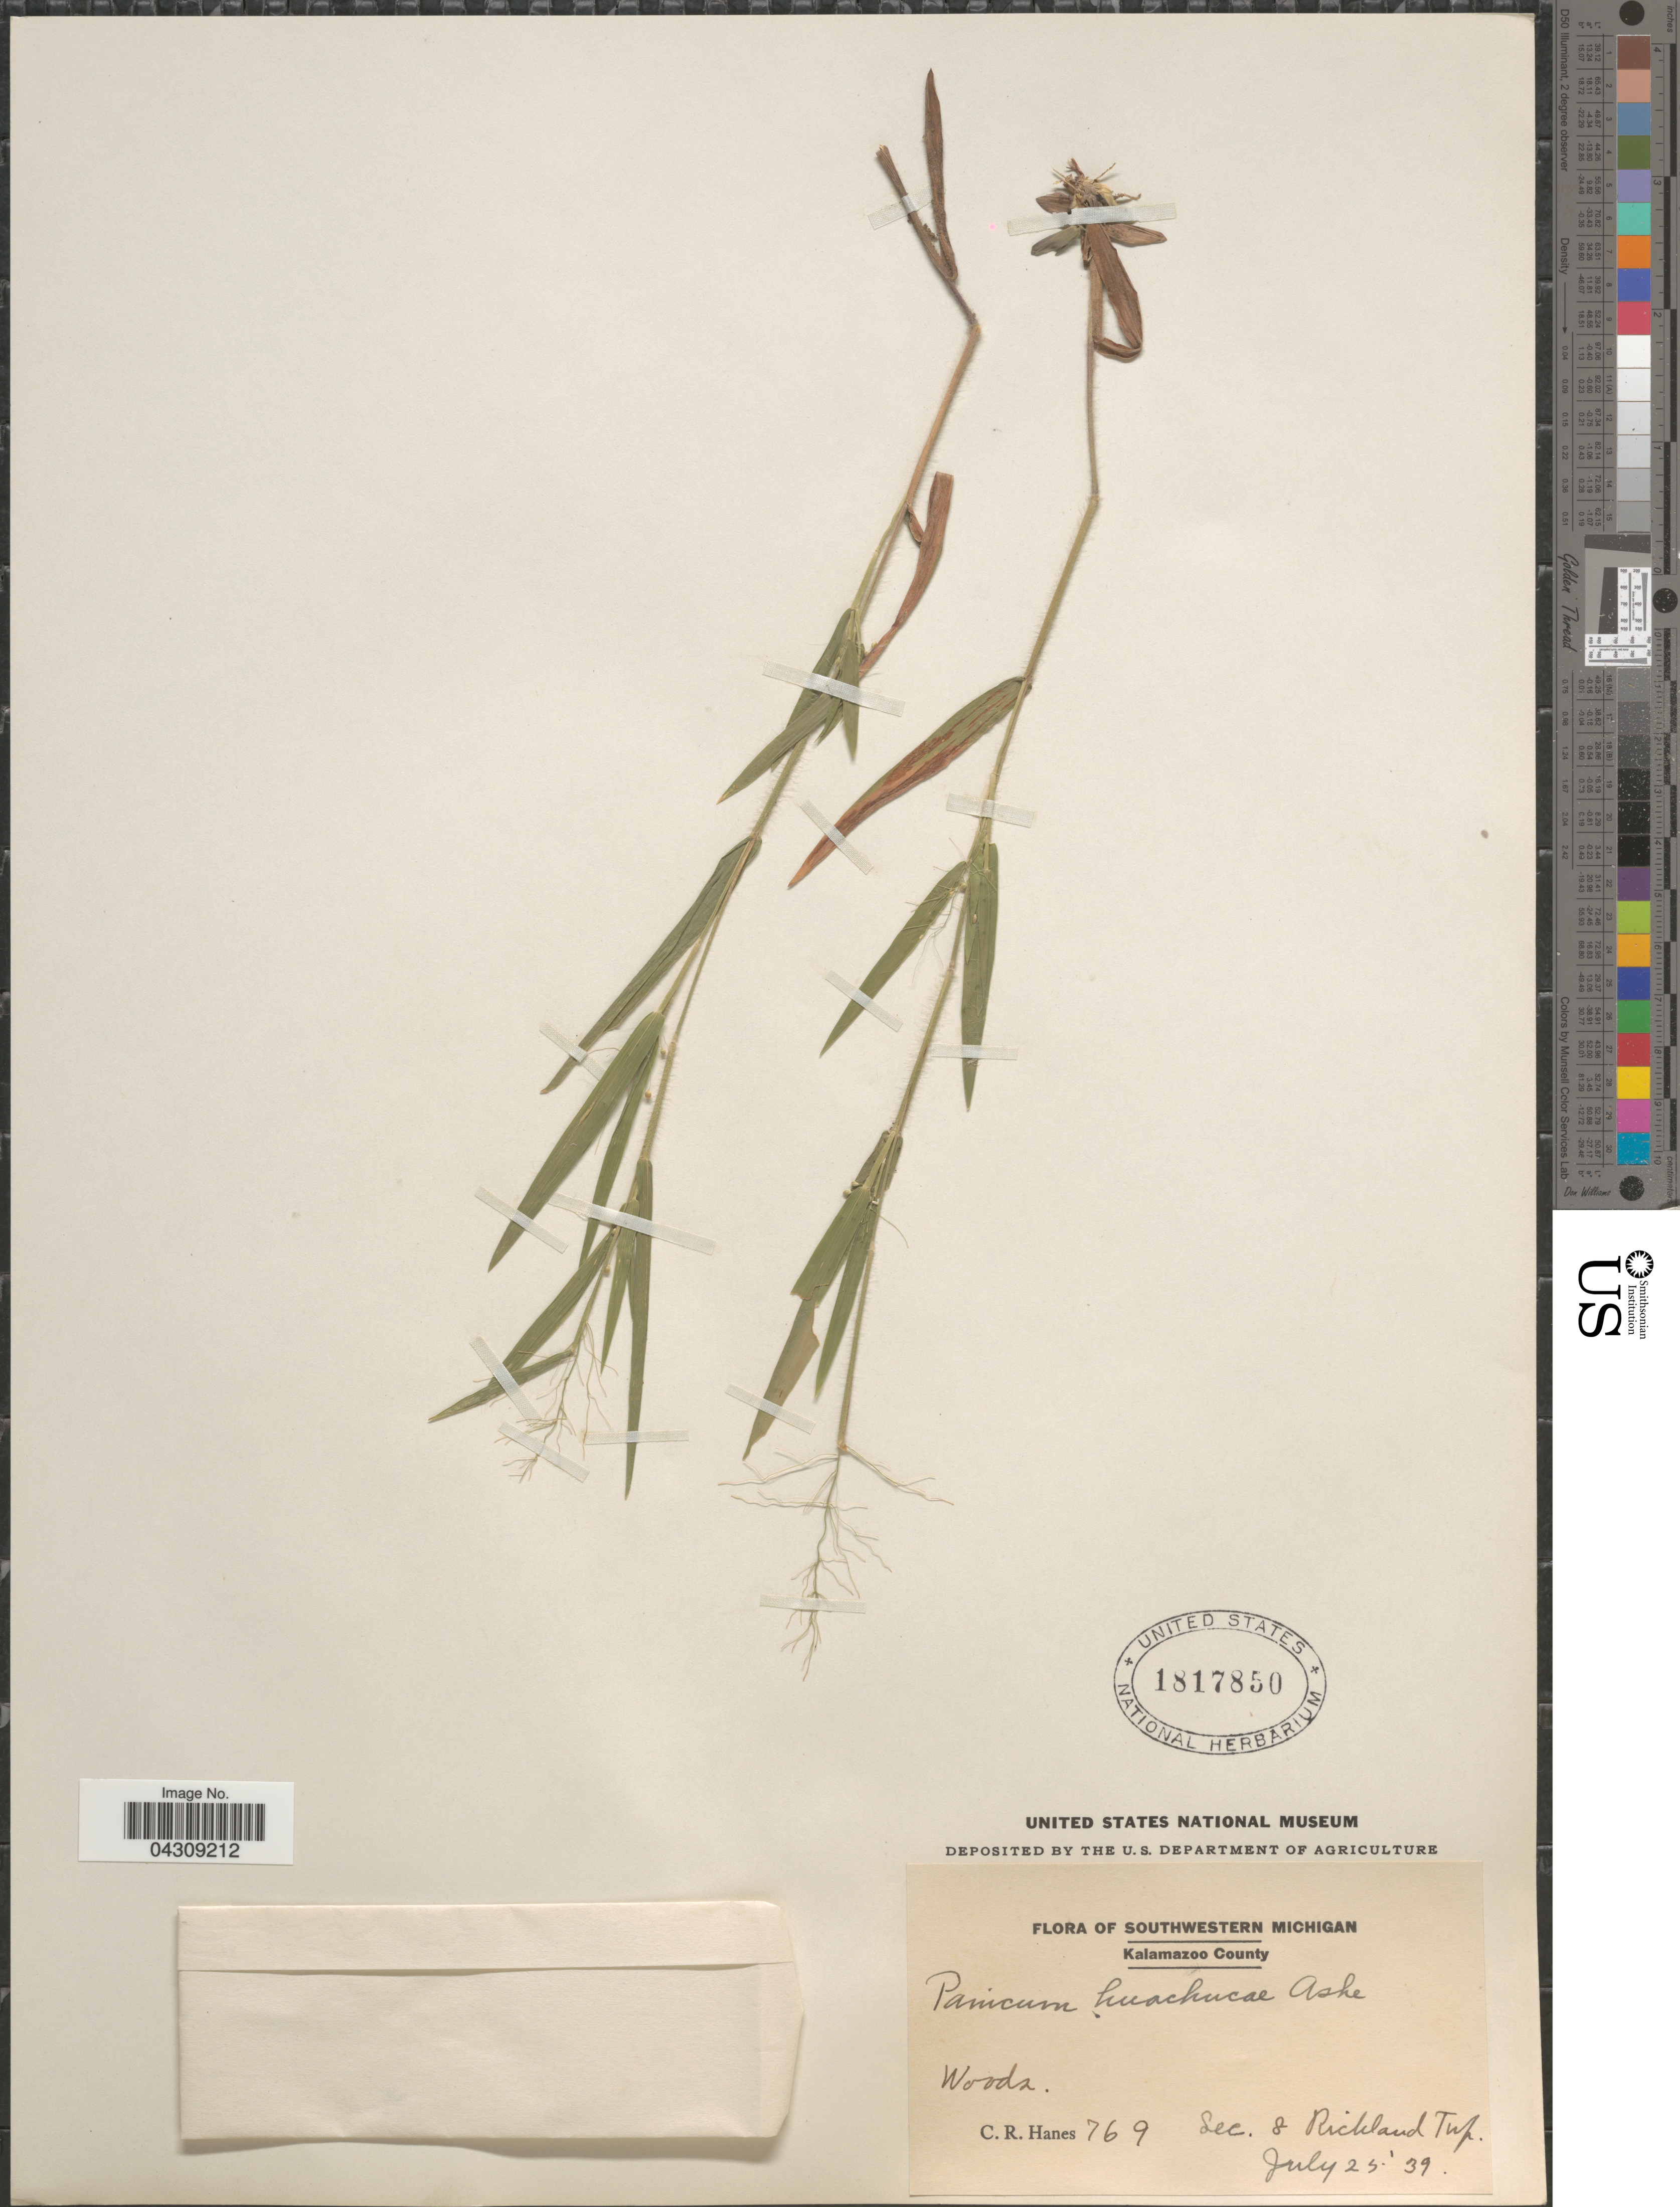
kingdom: Plantae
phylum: Tracheophyta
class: Liliopsida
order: Poales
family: Poaceae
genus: Dichanthelium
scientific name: Dichanthelium acuminatum var. acuminatum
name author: (Sw.) Gould & C.A. Clark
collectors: C. Hanes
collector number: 769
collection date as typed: Transcribed d/m/y: 25/7/39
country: United States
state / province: Michigan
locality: Southwestern Michigan. Kalamazoo County. Sec. 8 Richland Twp.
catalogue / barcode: US 1817850